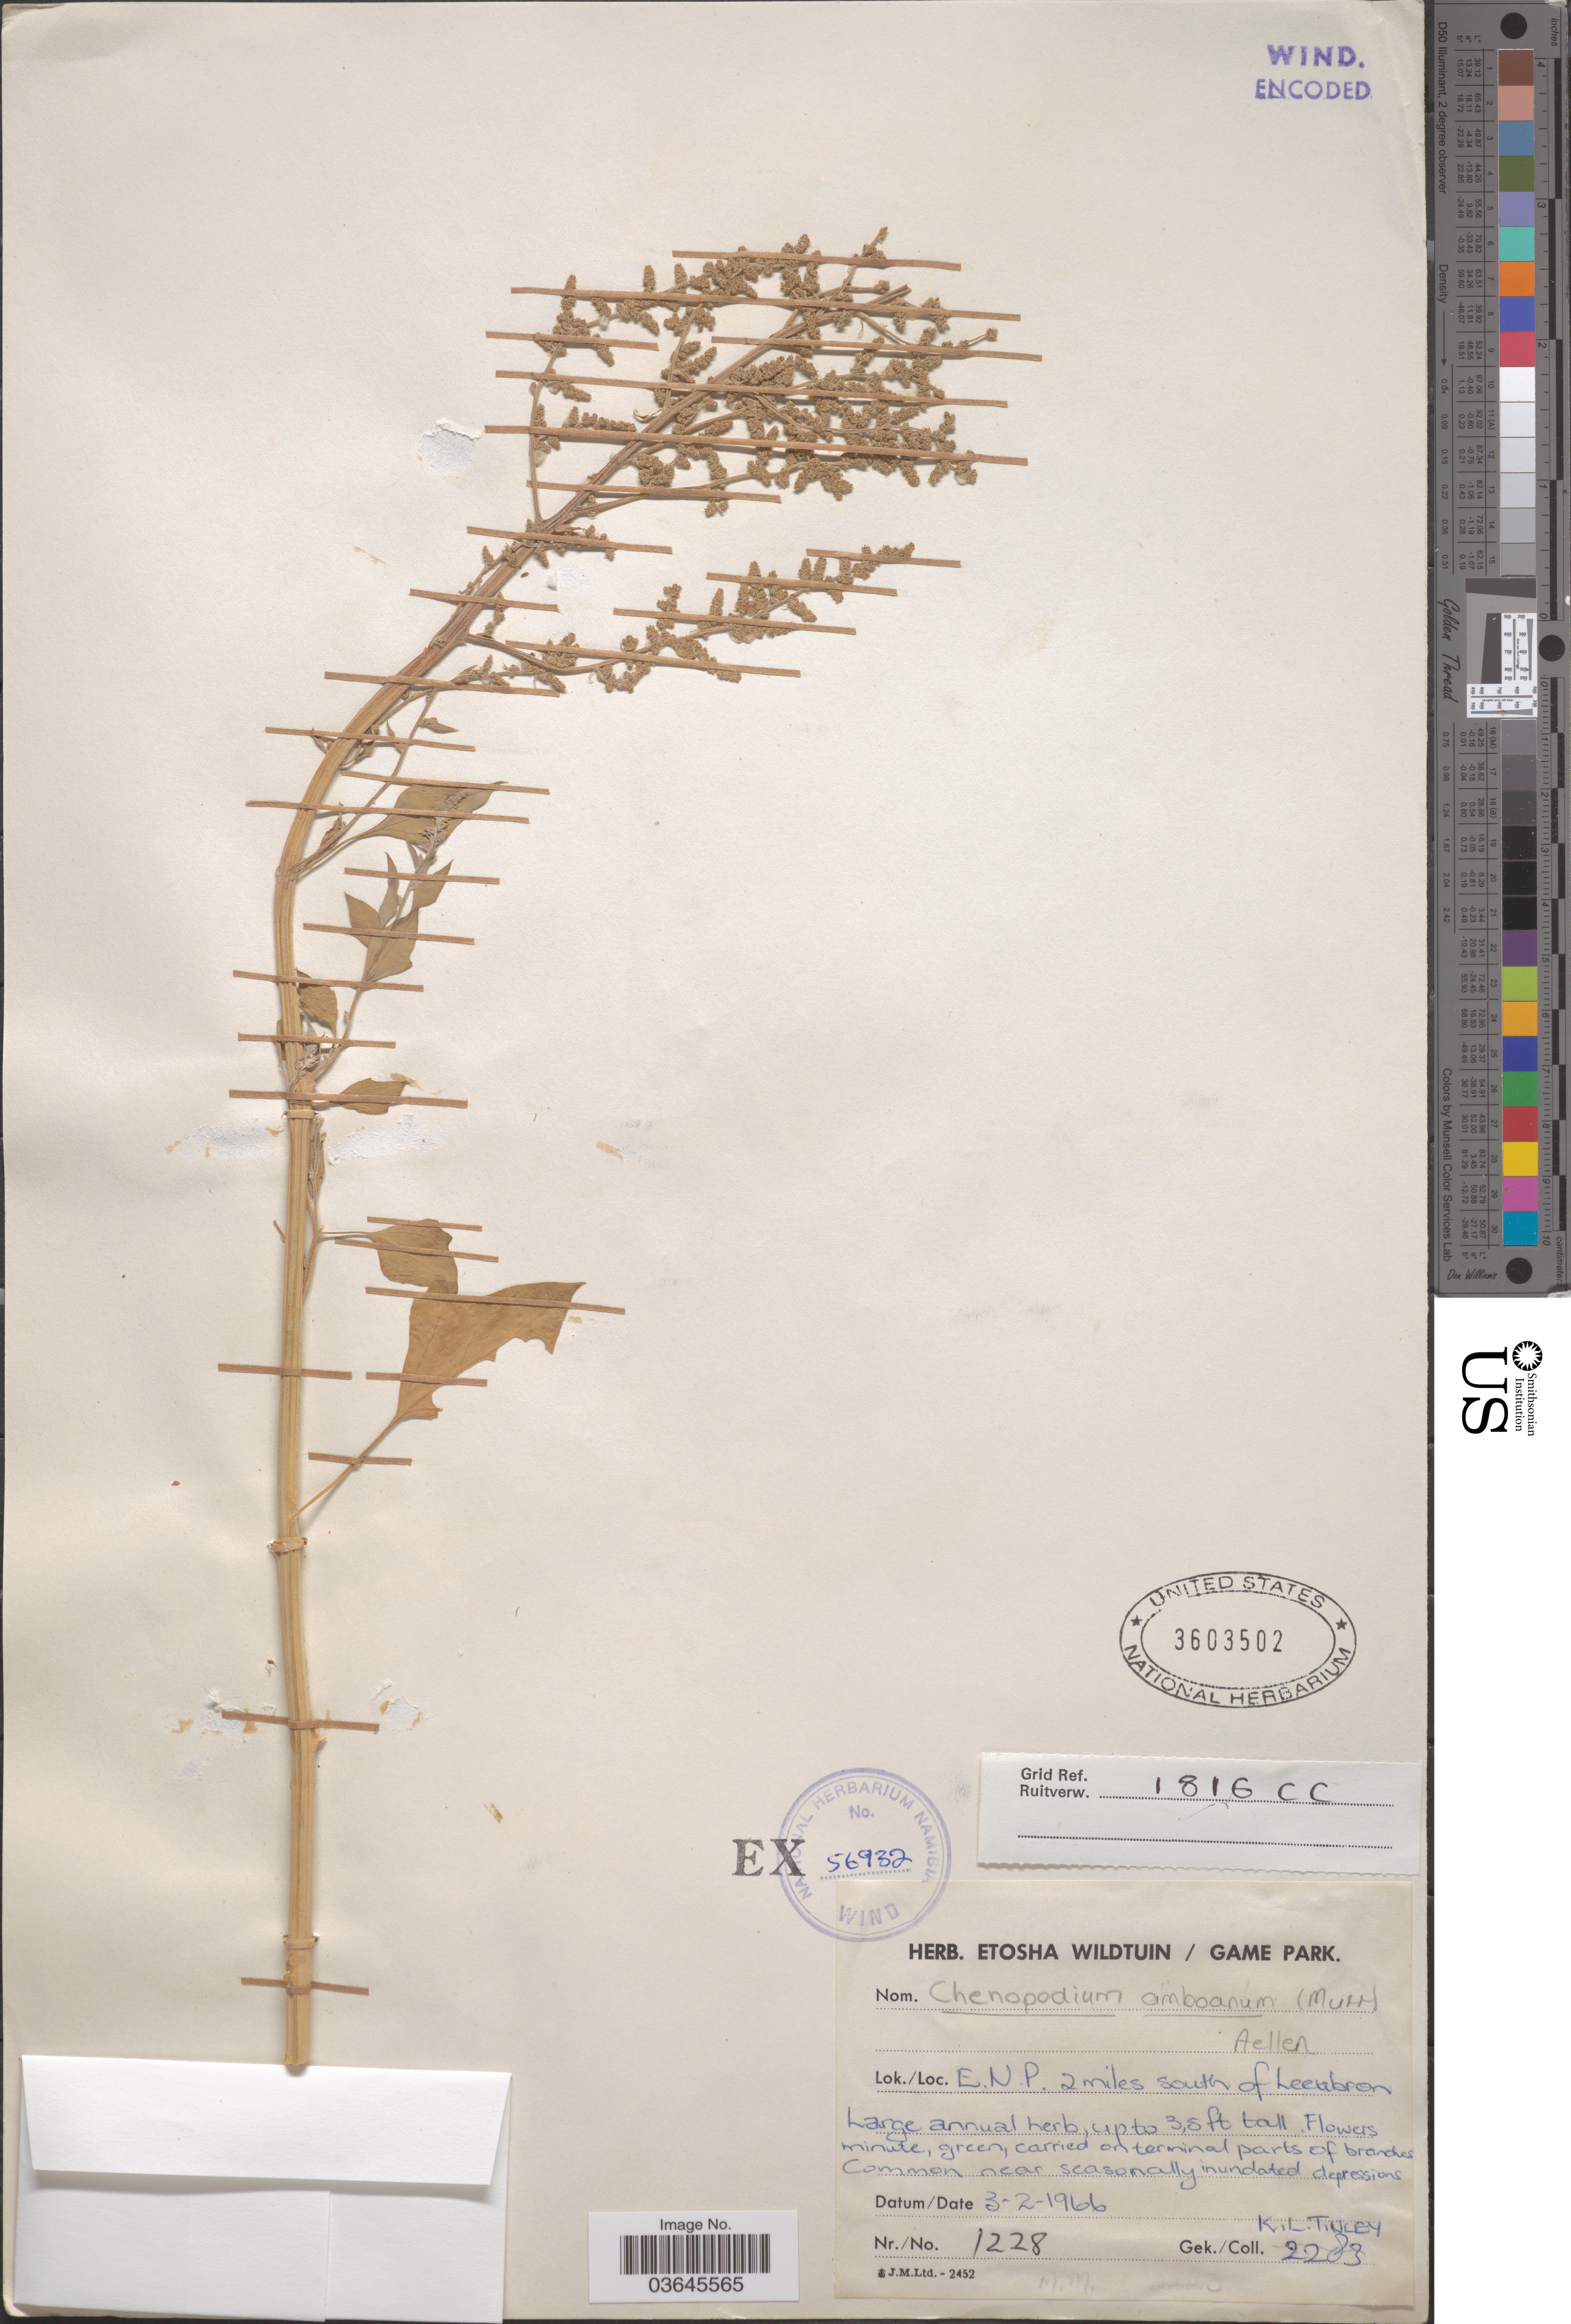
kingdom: Plantae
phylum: Tracheophyta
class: Magnoliopsida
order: Caryophyllales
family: Amaranthaceae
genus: Chenopodium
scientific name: Chenopodium amboanum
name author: Aellen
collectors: K. Tinley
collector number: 2283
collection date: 1966-02-03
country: Namibia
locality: E.N.P. 2 miles south of Leeubron.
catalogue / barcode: US 3603502